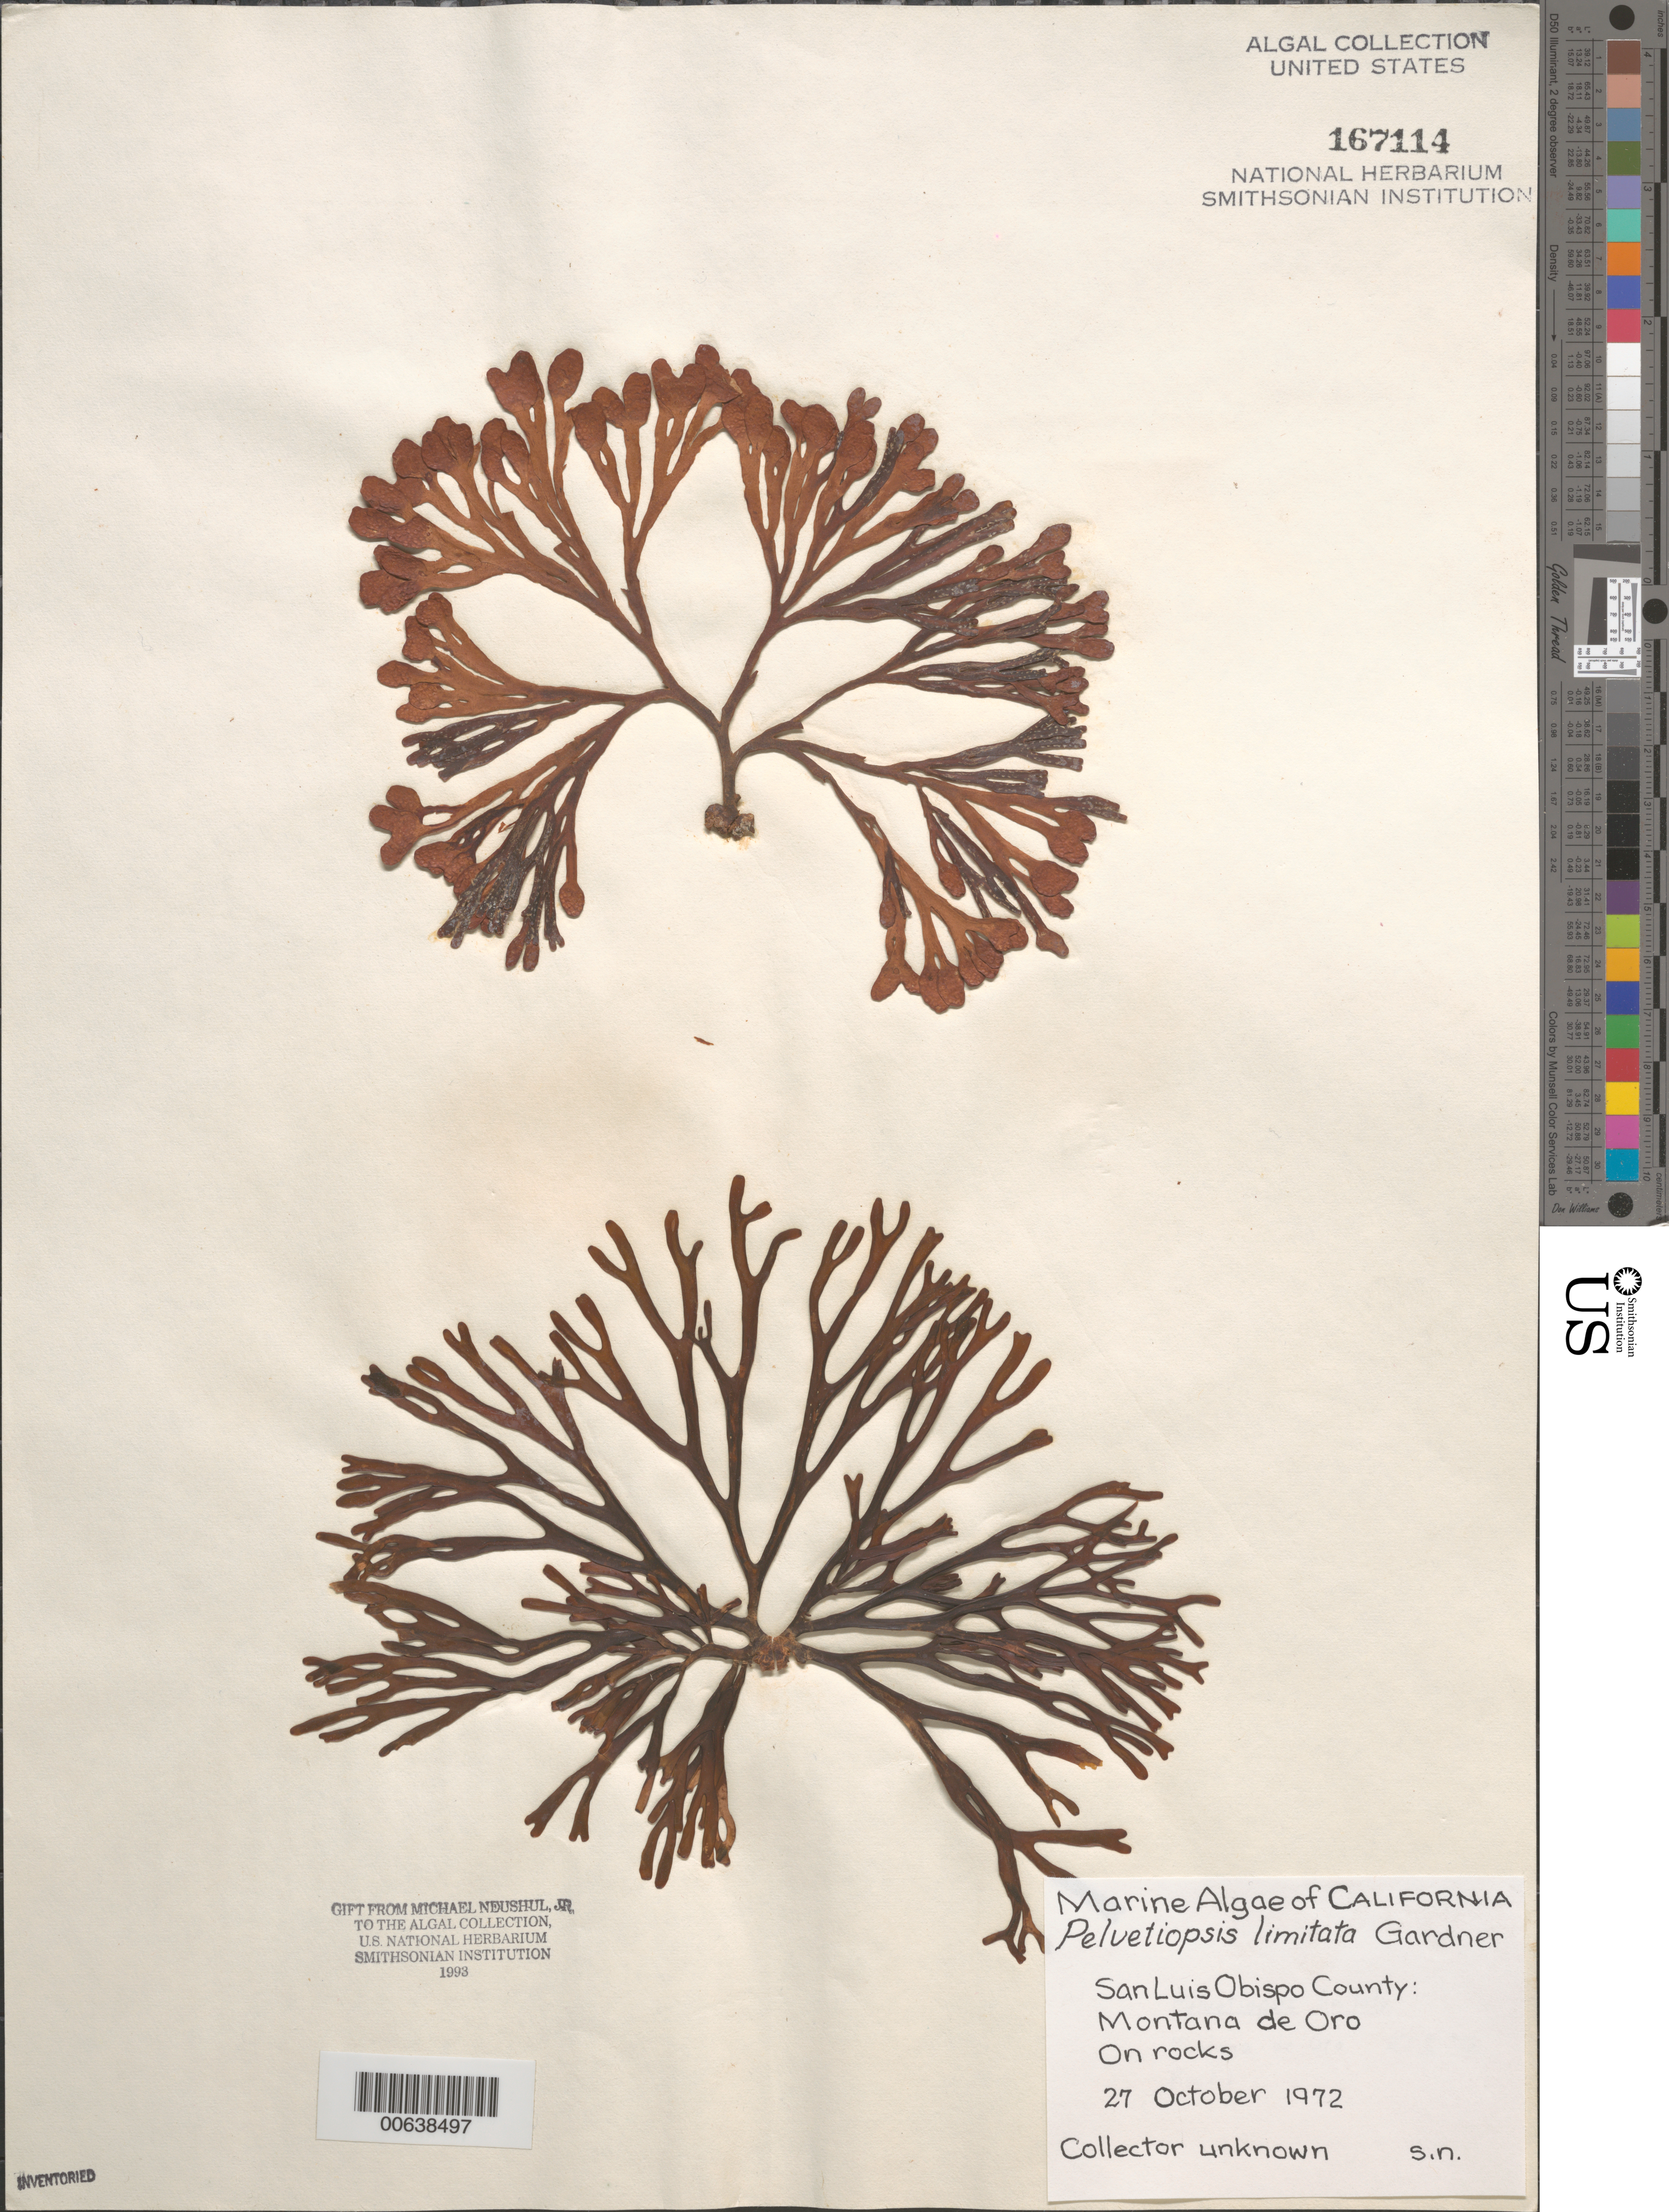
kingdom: Chromista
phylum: Ochrophyta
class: Phaeophyceae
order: Fucales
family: Fucaceae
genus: Pelvetiopsis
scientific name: Pelvetiopsis limitata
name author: N.L. Gardner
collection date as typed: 27 Oct 1972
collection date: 1972-10-27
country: United States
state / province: California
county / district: San Luis Obispo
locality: Montana de Oro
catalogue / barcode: US 167114